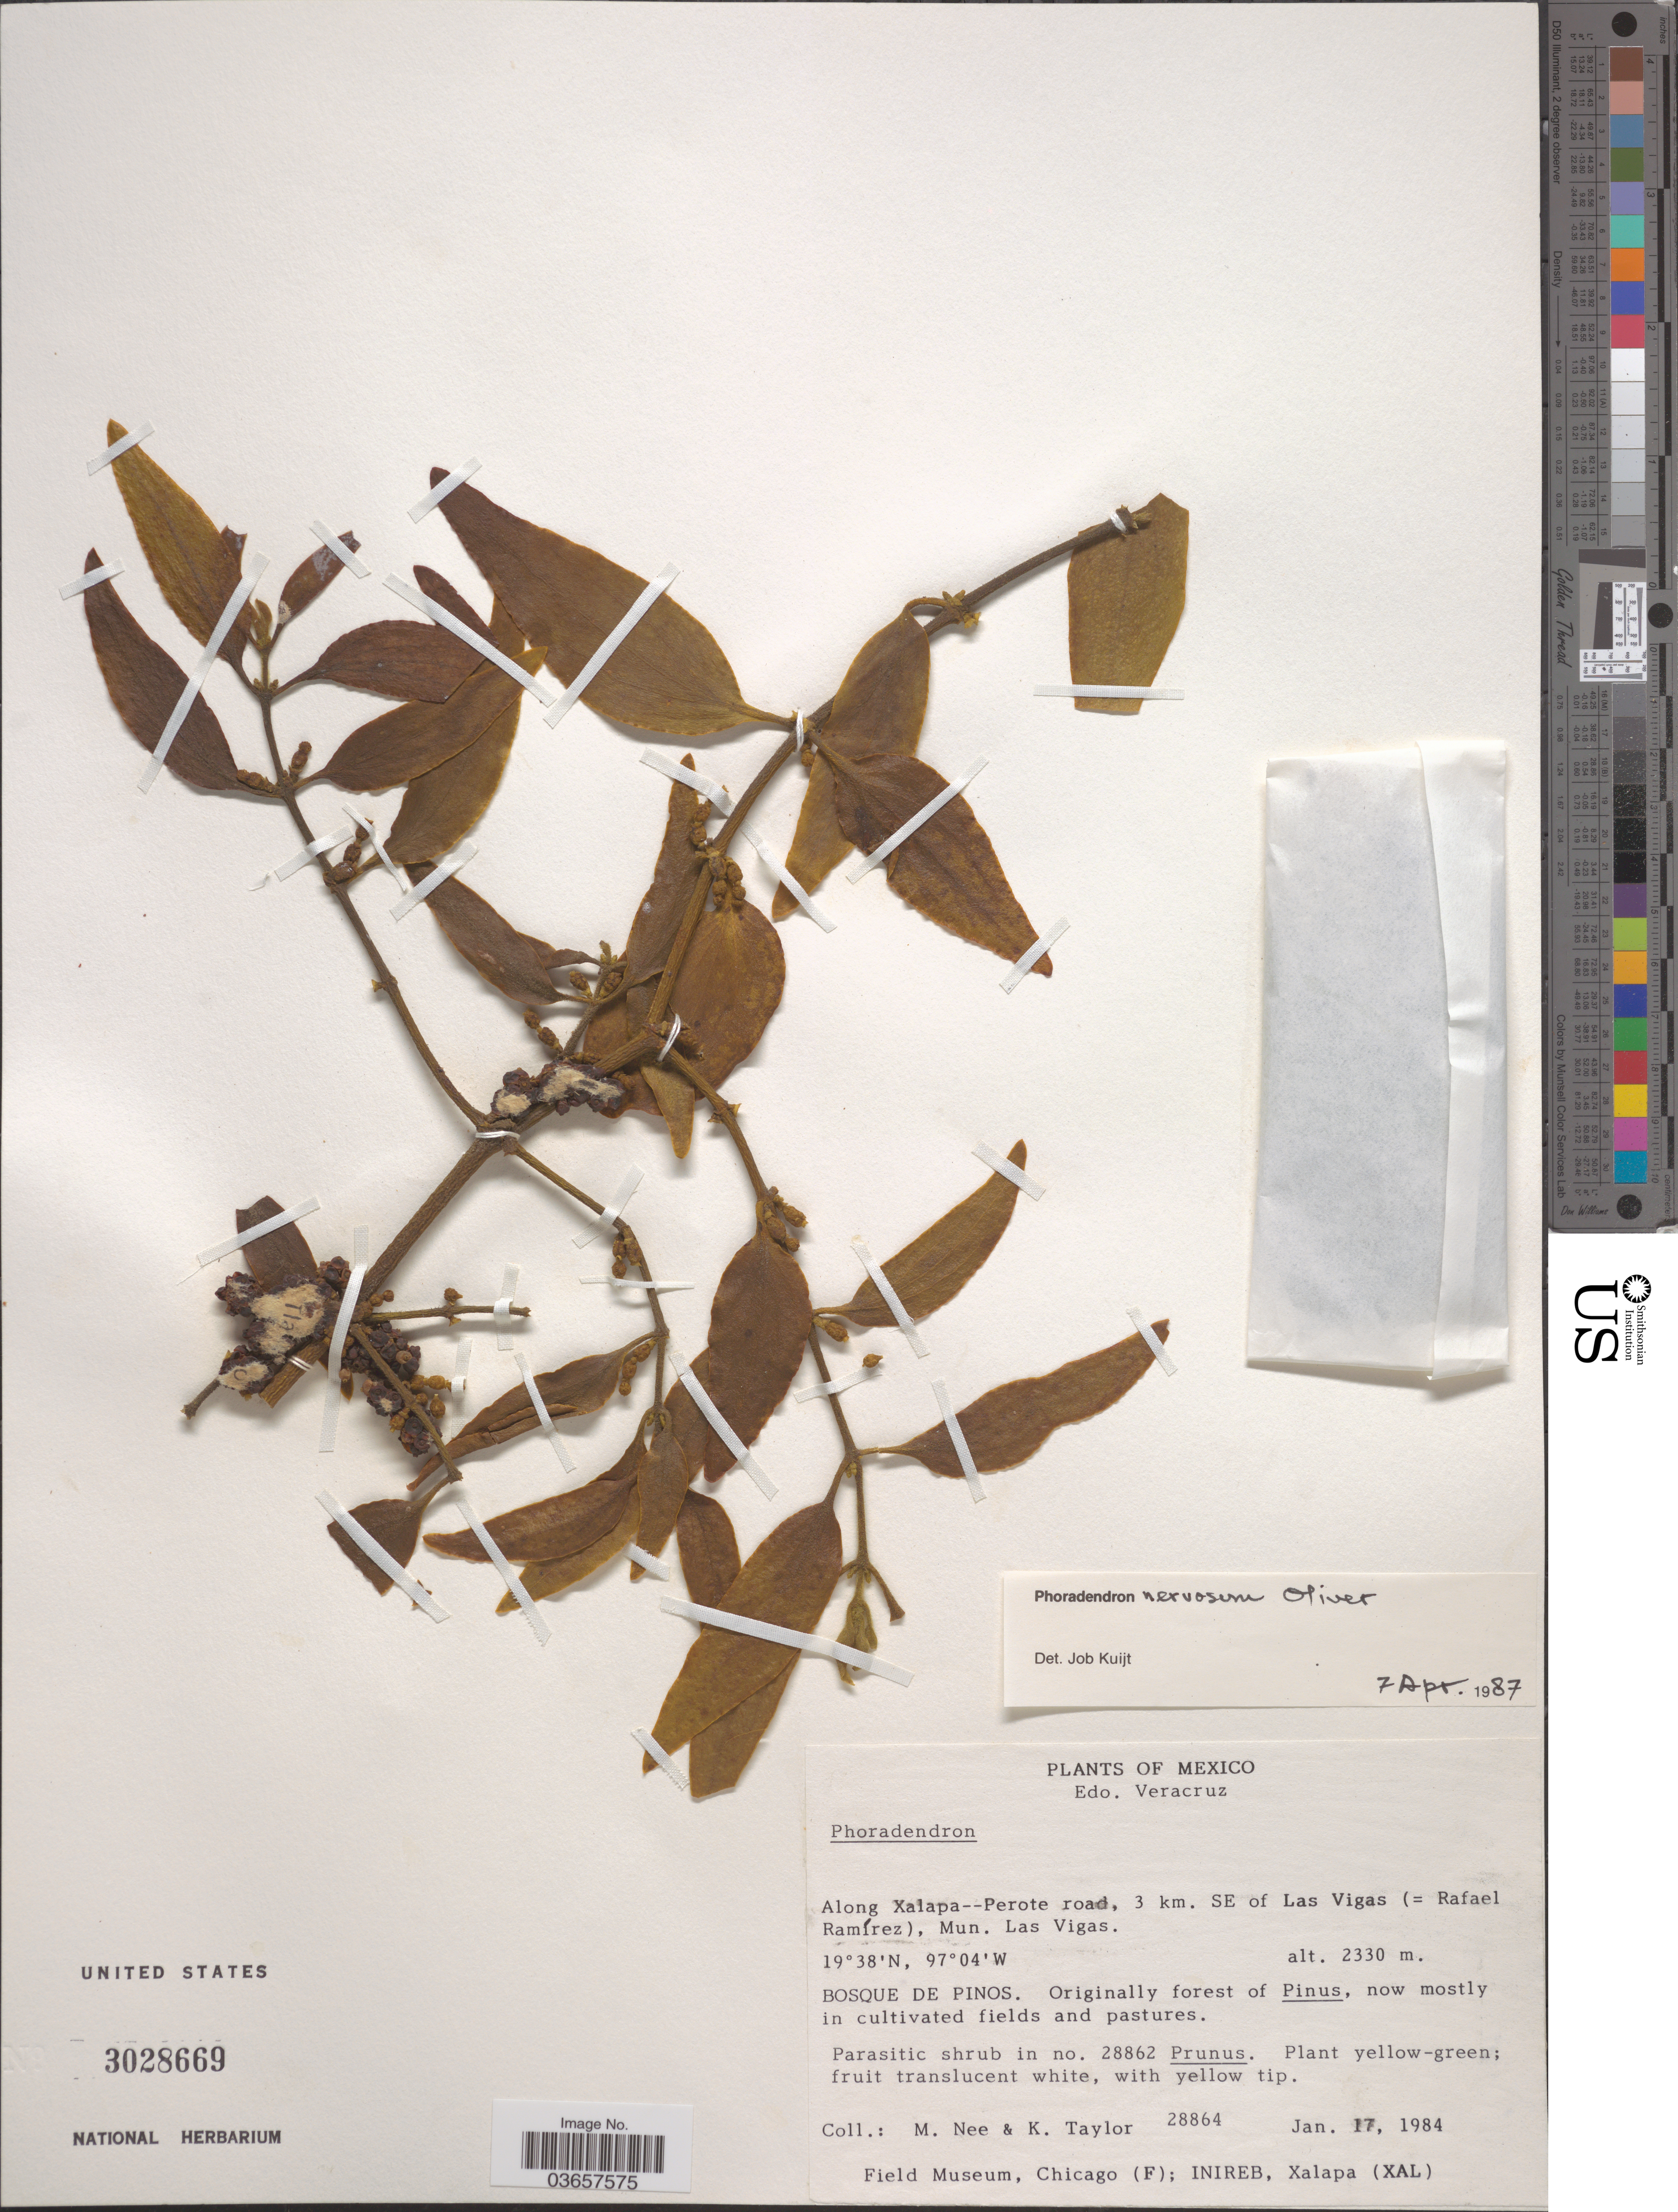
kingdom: Plantae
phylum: Tracheophyta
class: Magnoliopsida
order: Santalales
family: Viscaceae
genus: Phoradendron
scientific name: Phoradendron nervosum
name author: Oliv.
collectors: M. Nee & K. Taylor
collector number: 28864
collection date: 1984-01-17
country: Mexico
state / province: Veracruz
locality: Edo. Veracruz. Along Xalapa--Perote road, 3 km. SE of Las Vigas (= Rafael Ramírez), Mun. Las Vigas.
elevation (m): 2330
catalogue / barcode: US 3028669